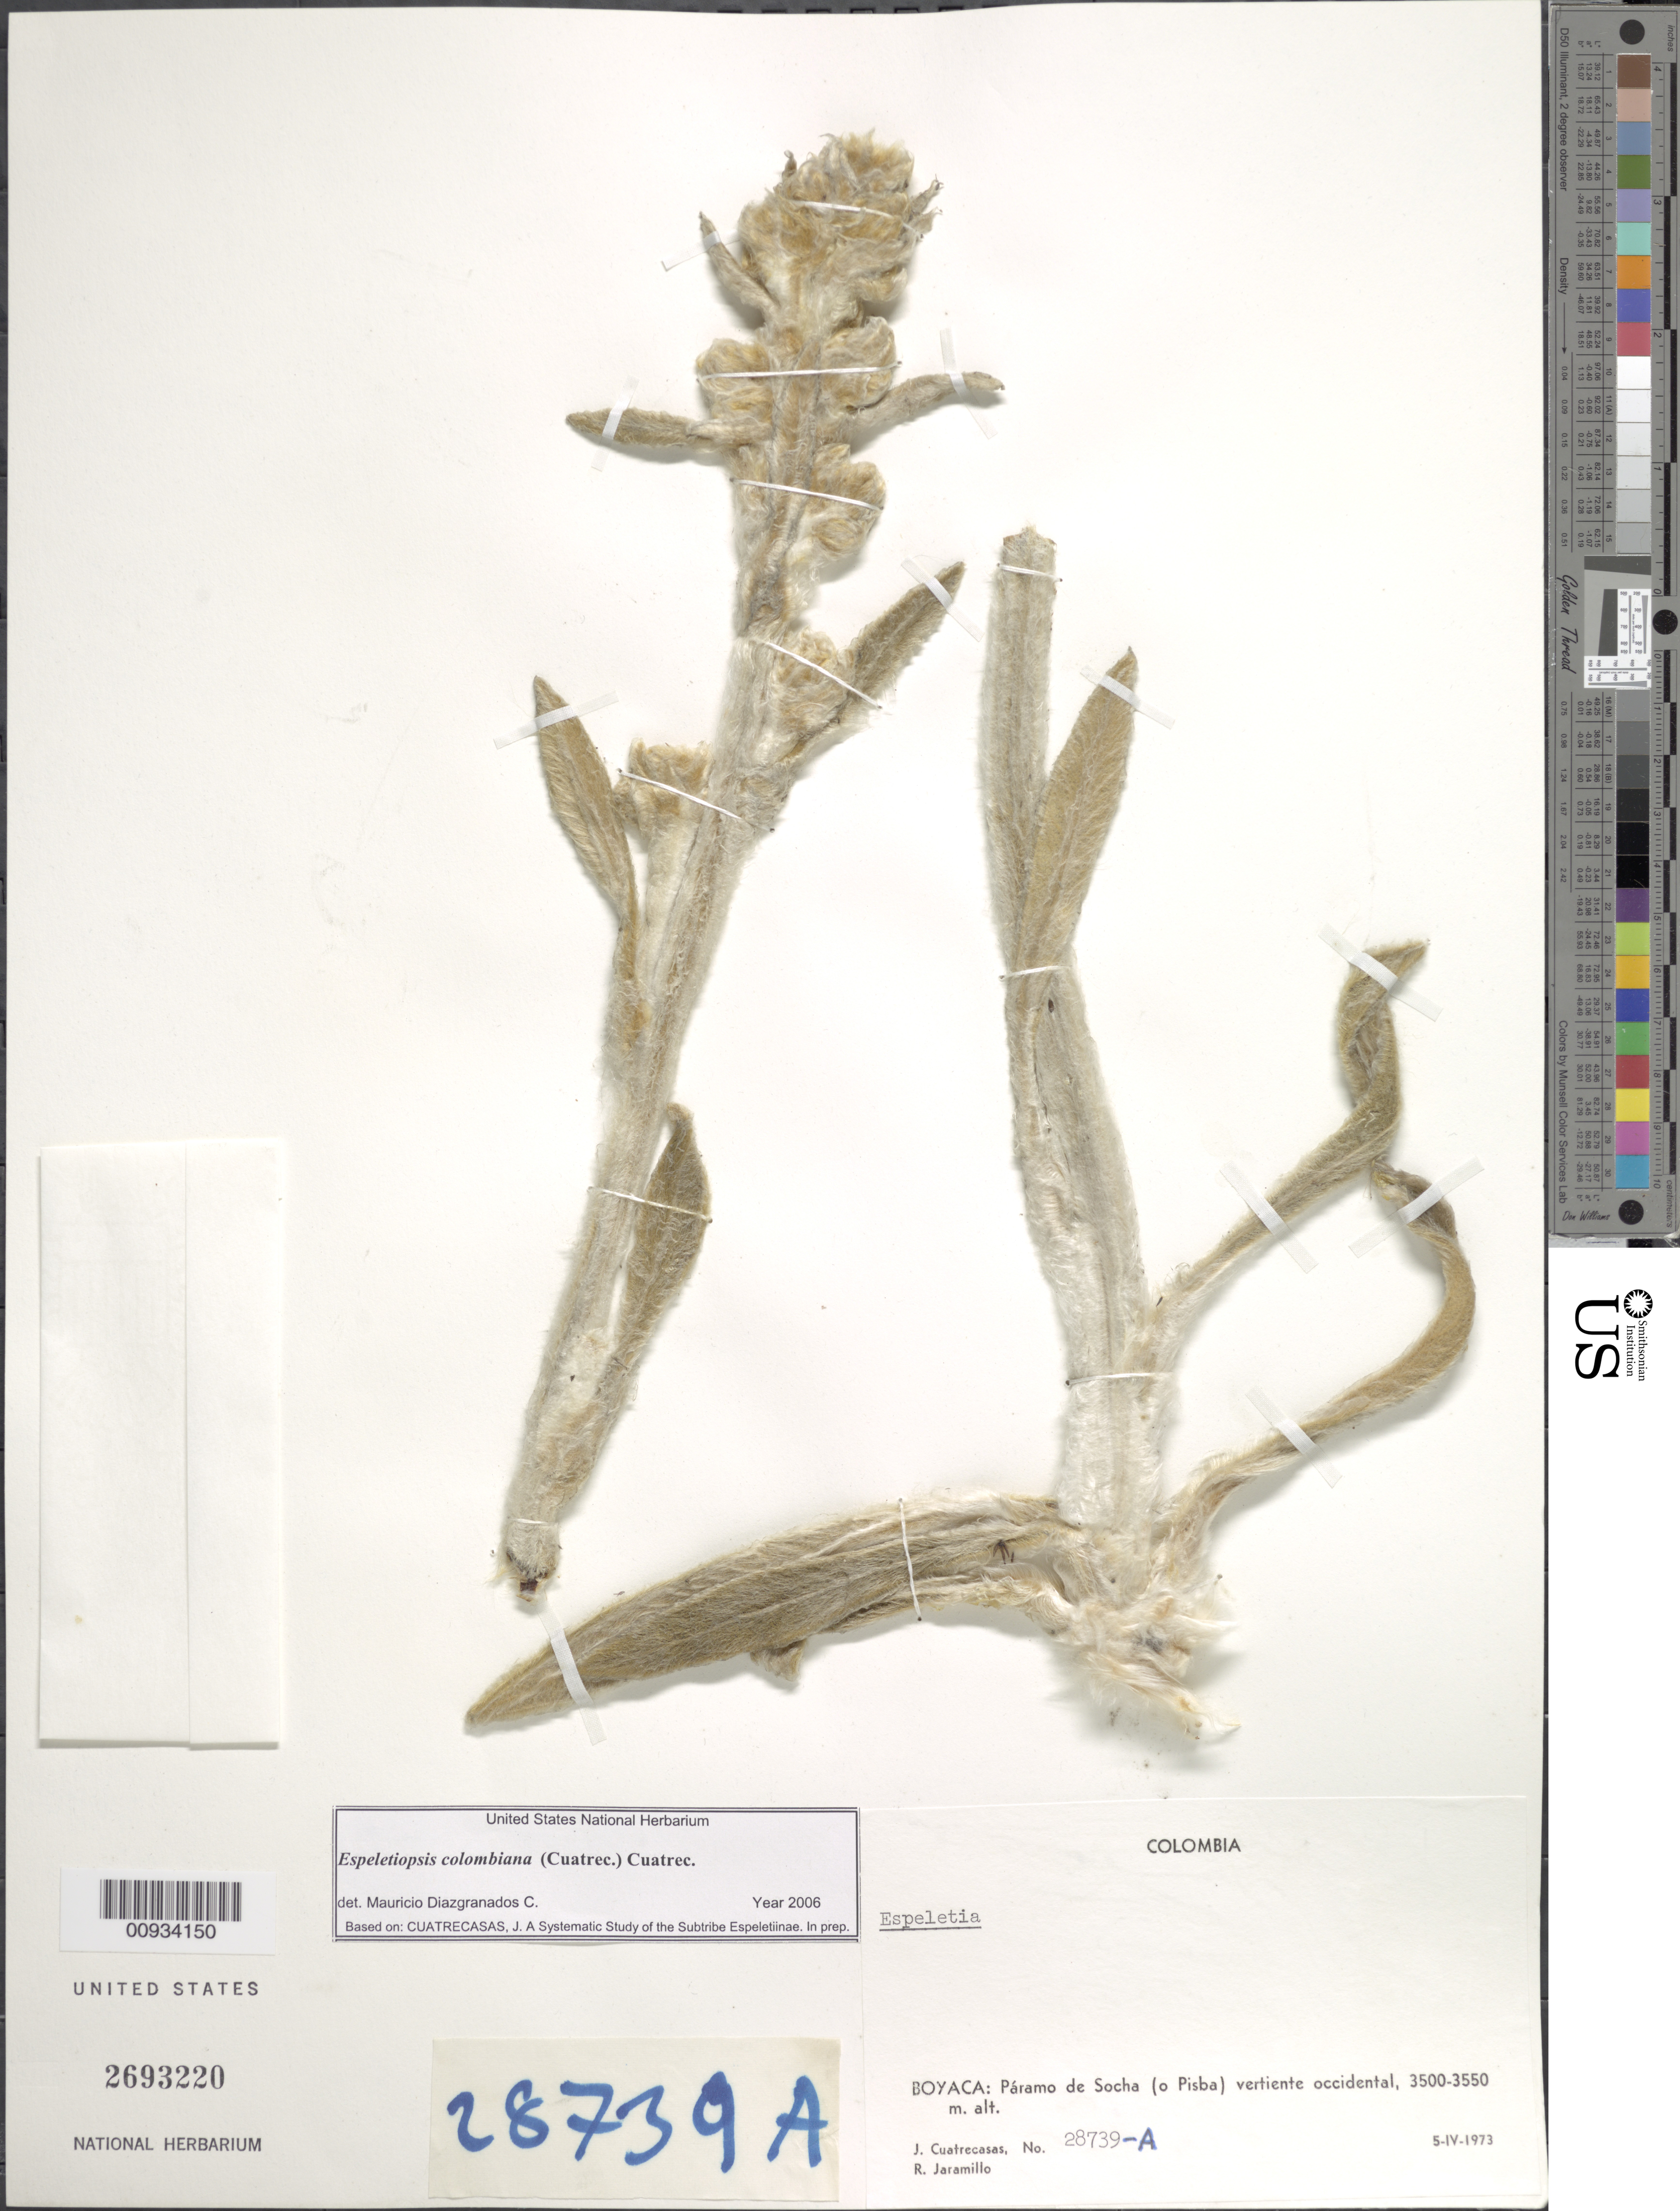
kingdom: Plantae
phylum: Tracheophyta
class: Magnoliopsida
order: Asterales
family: Asteraceae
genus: Espeletiopsis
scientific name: Espeletiopsis colombiana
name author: (Cuatrec.) Cuatrec.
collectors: J. Cuatrecasas & R. Jaramillo M.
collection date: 1973-04-05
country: Colombia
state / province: Boyacá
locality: Páramo de Socha. (P. de Pisba). Vertiente occidental.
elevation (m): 3500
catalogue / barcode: US 2693220